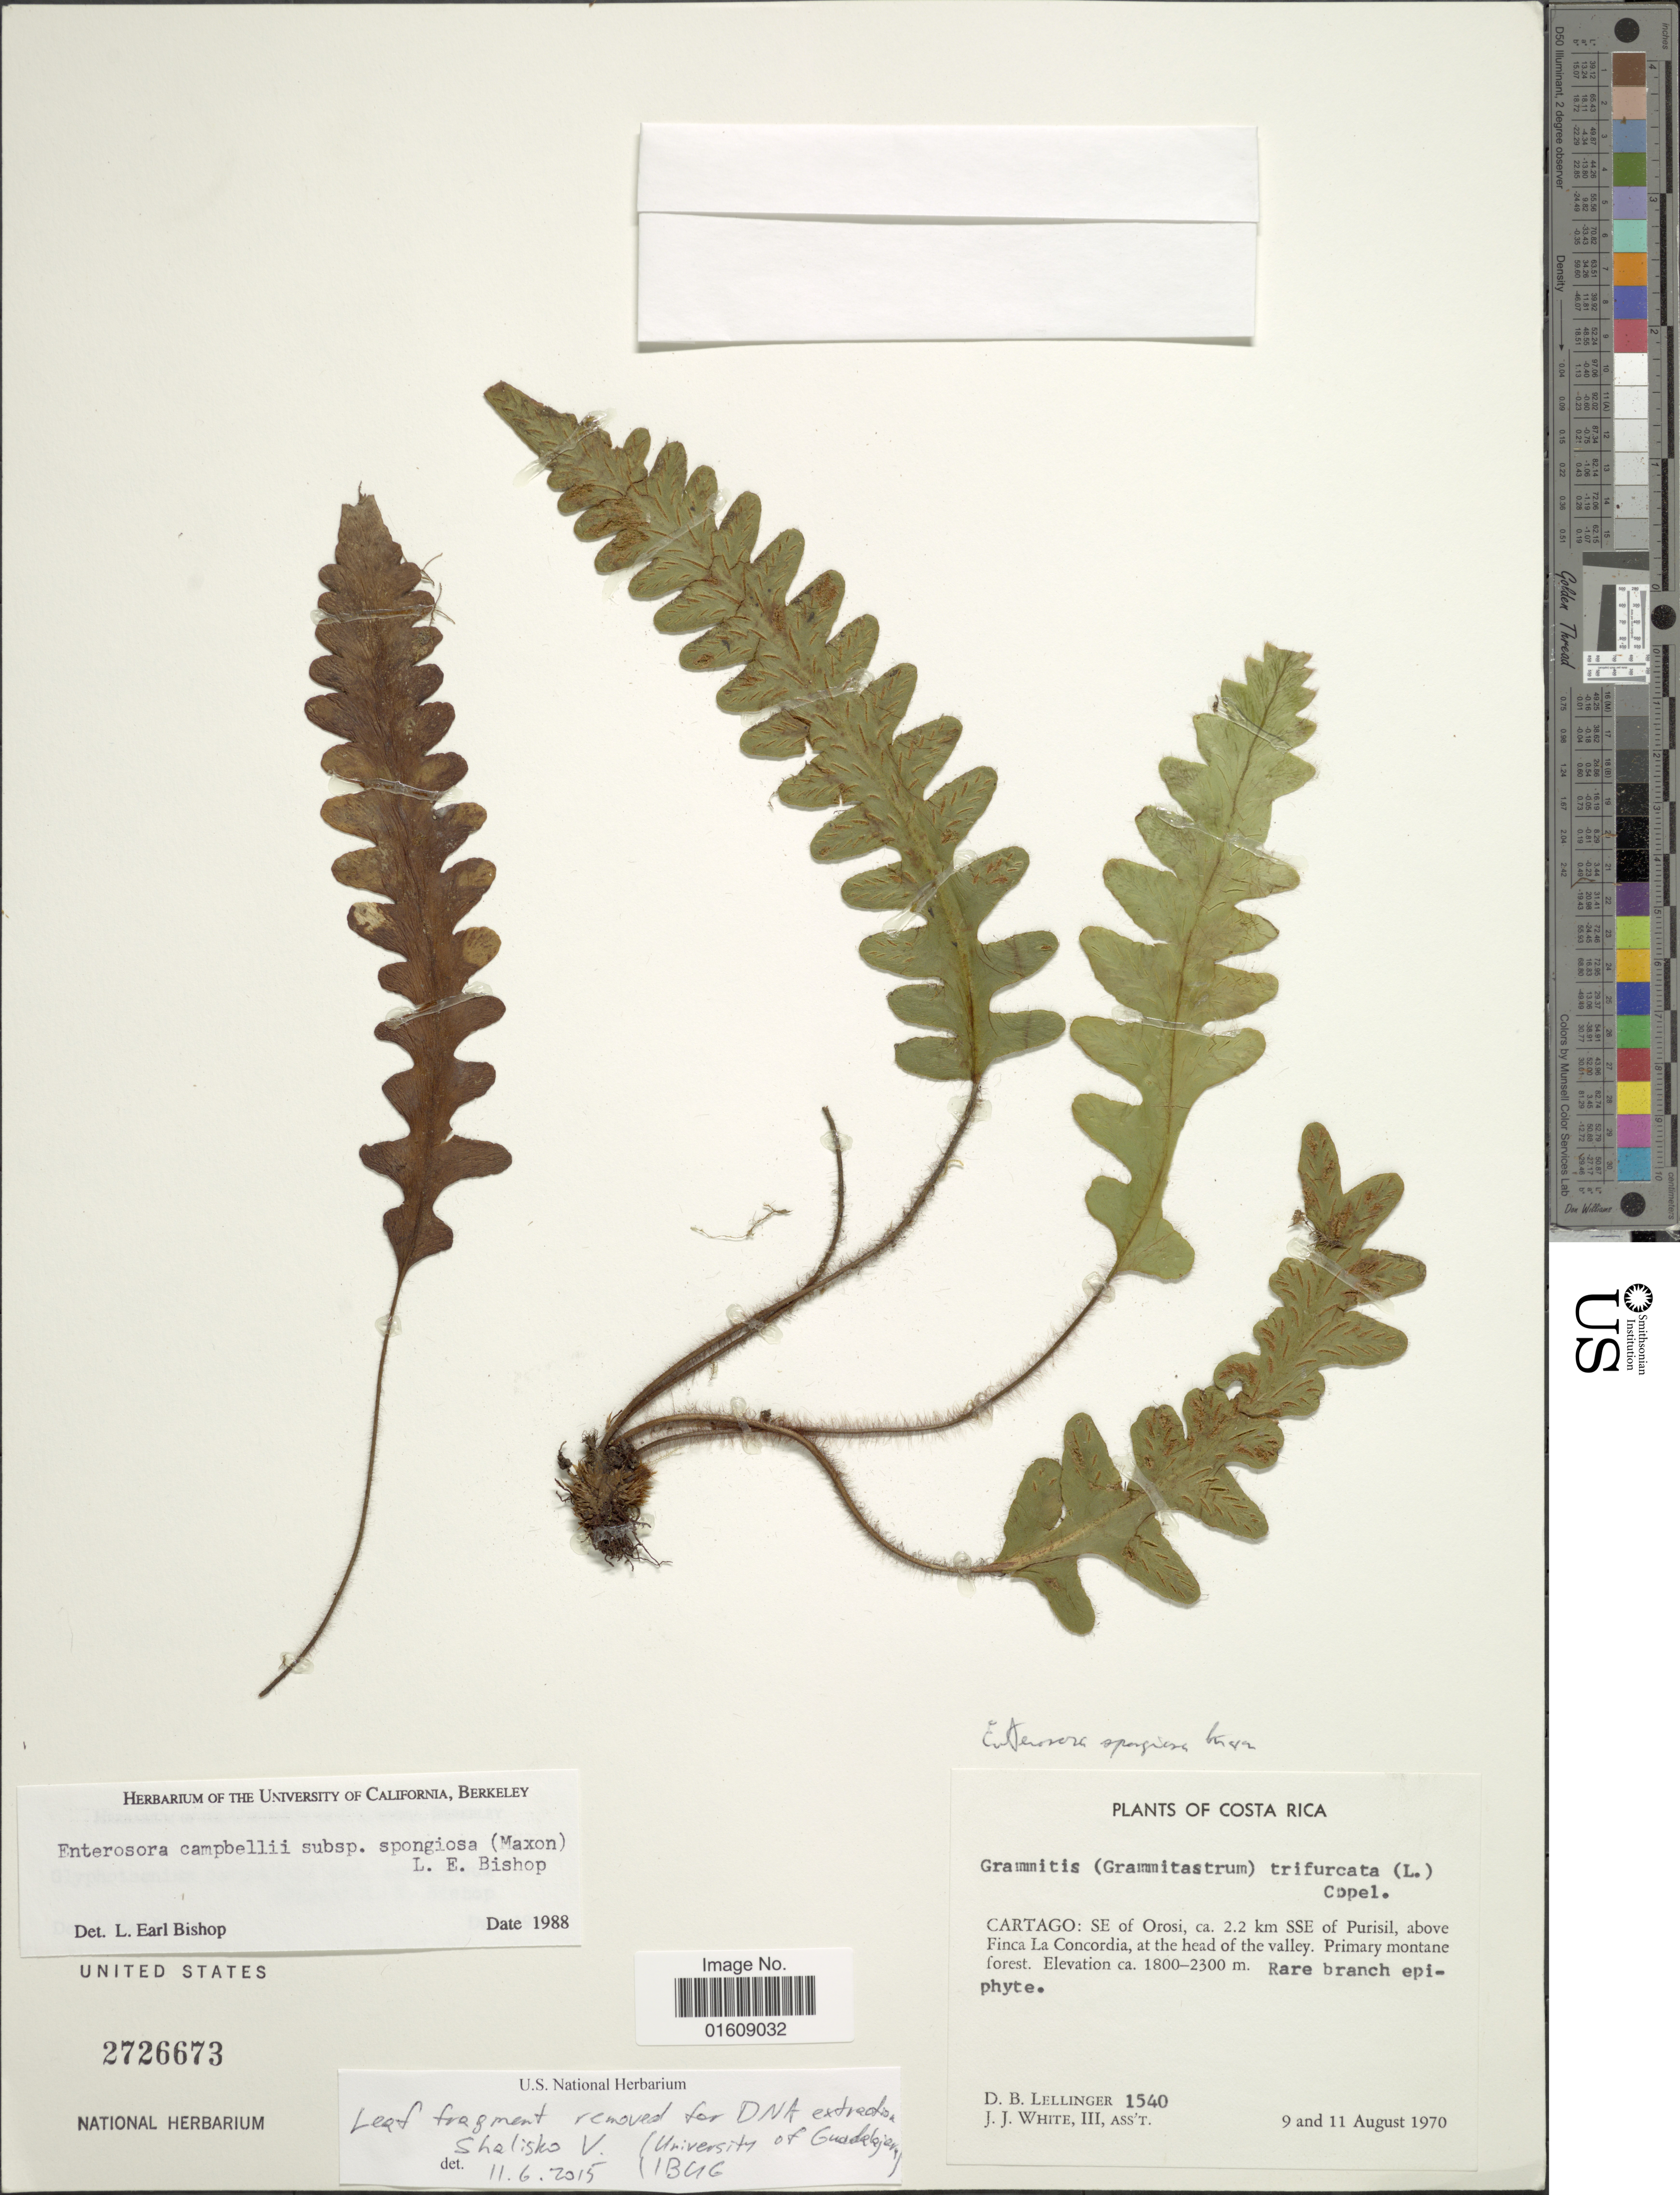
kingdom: Plantae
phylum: Tracheophyta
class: Polypodiopsida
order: Polypodiales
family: Polypodiaceae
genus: Enterosora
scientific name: Enterosora campbellii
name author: Baker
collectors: D. B. Lellinger & J. J. White III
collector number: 1540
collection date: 1970-08-09/1970-08-11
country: Costa Rica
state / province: Cartago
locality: Costa Rica, Cartago: SE of Orosi, ca. 2.2 km SSE of Purisil, above Finca La Concordia, at the head of the valley.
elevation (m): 1800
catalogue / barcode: US 2726673